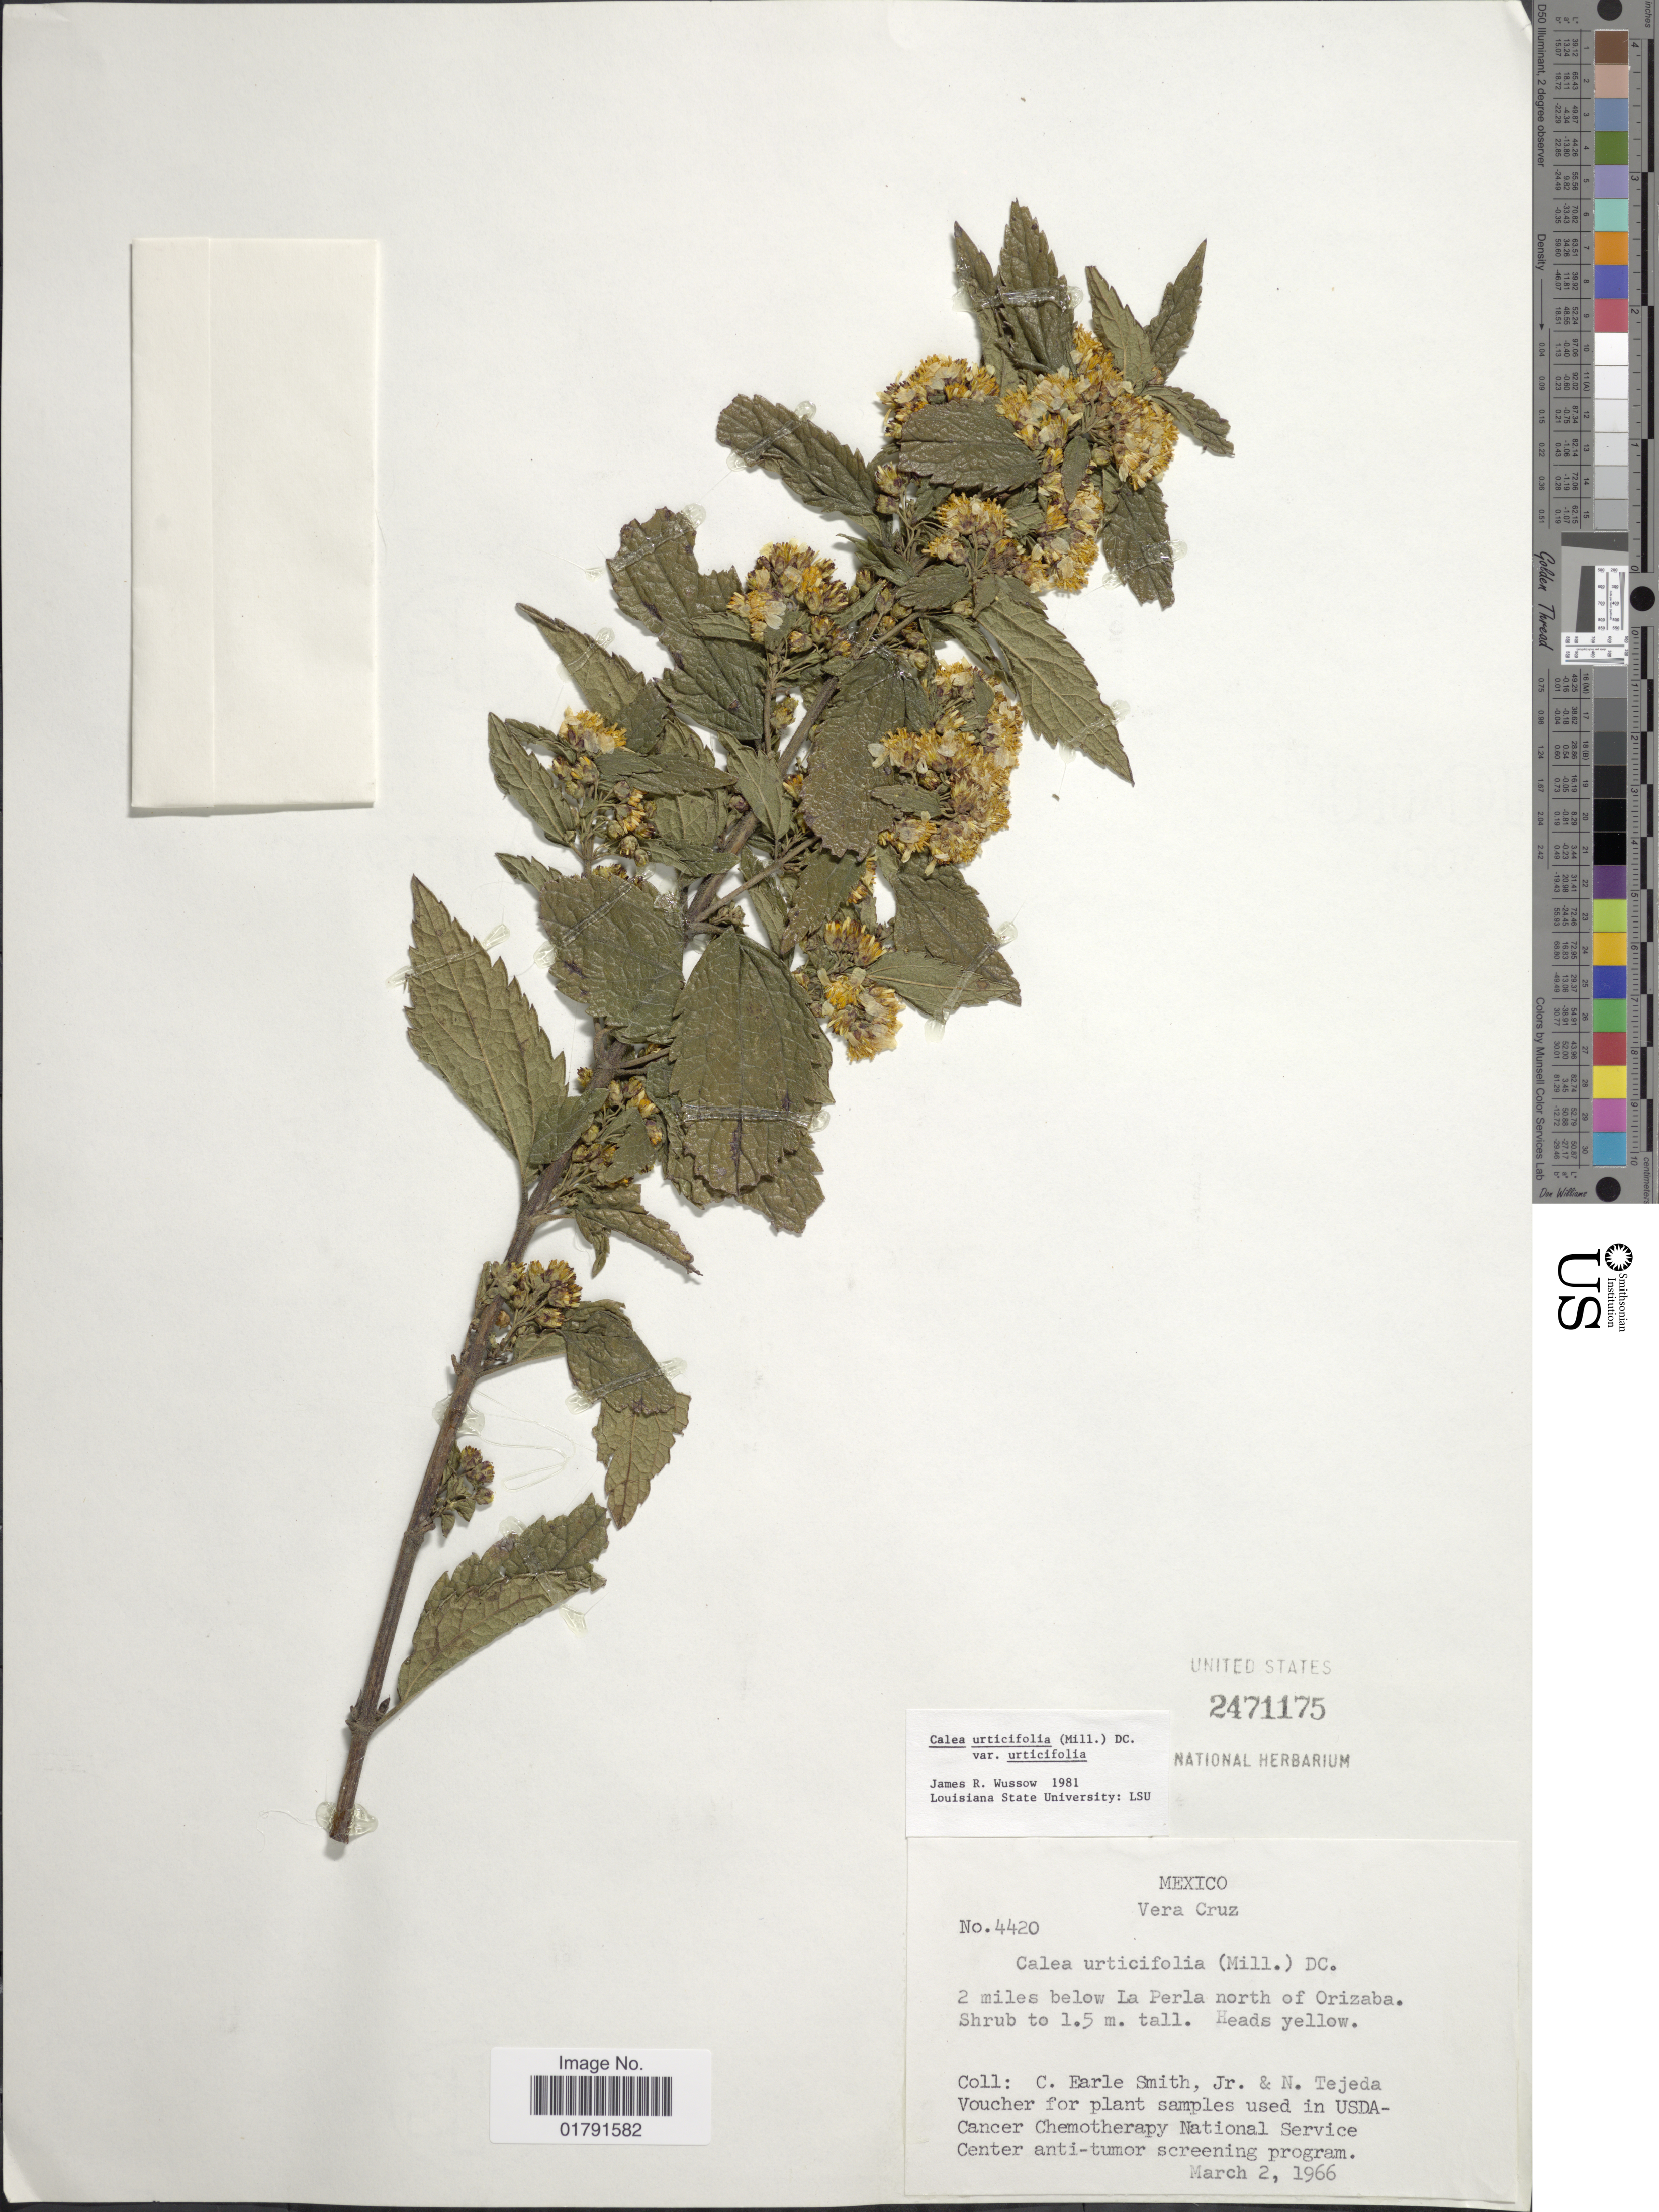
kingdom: Plantae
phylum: Tracheophyta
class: Magnoliopsida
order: Asterales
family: Asteraceae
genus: Calea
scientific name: Calea urticifolia var. urticifolia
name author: (Mill.) DC.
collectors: C. E. Smith Jr. & N. Tejeda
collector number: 4420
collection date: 1966-03-02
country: Mexico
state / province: Veracruz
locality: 2 miles below La Perla north of Orizaba.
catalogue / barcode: US 2471175